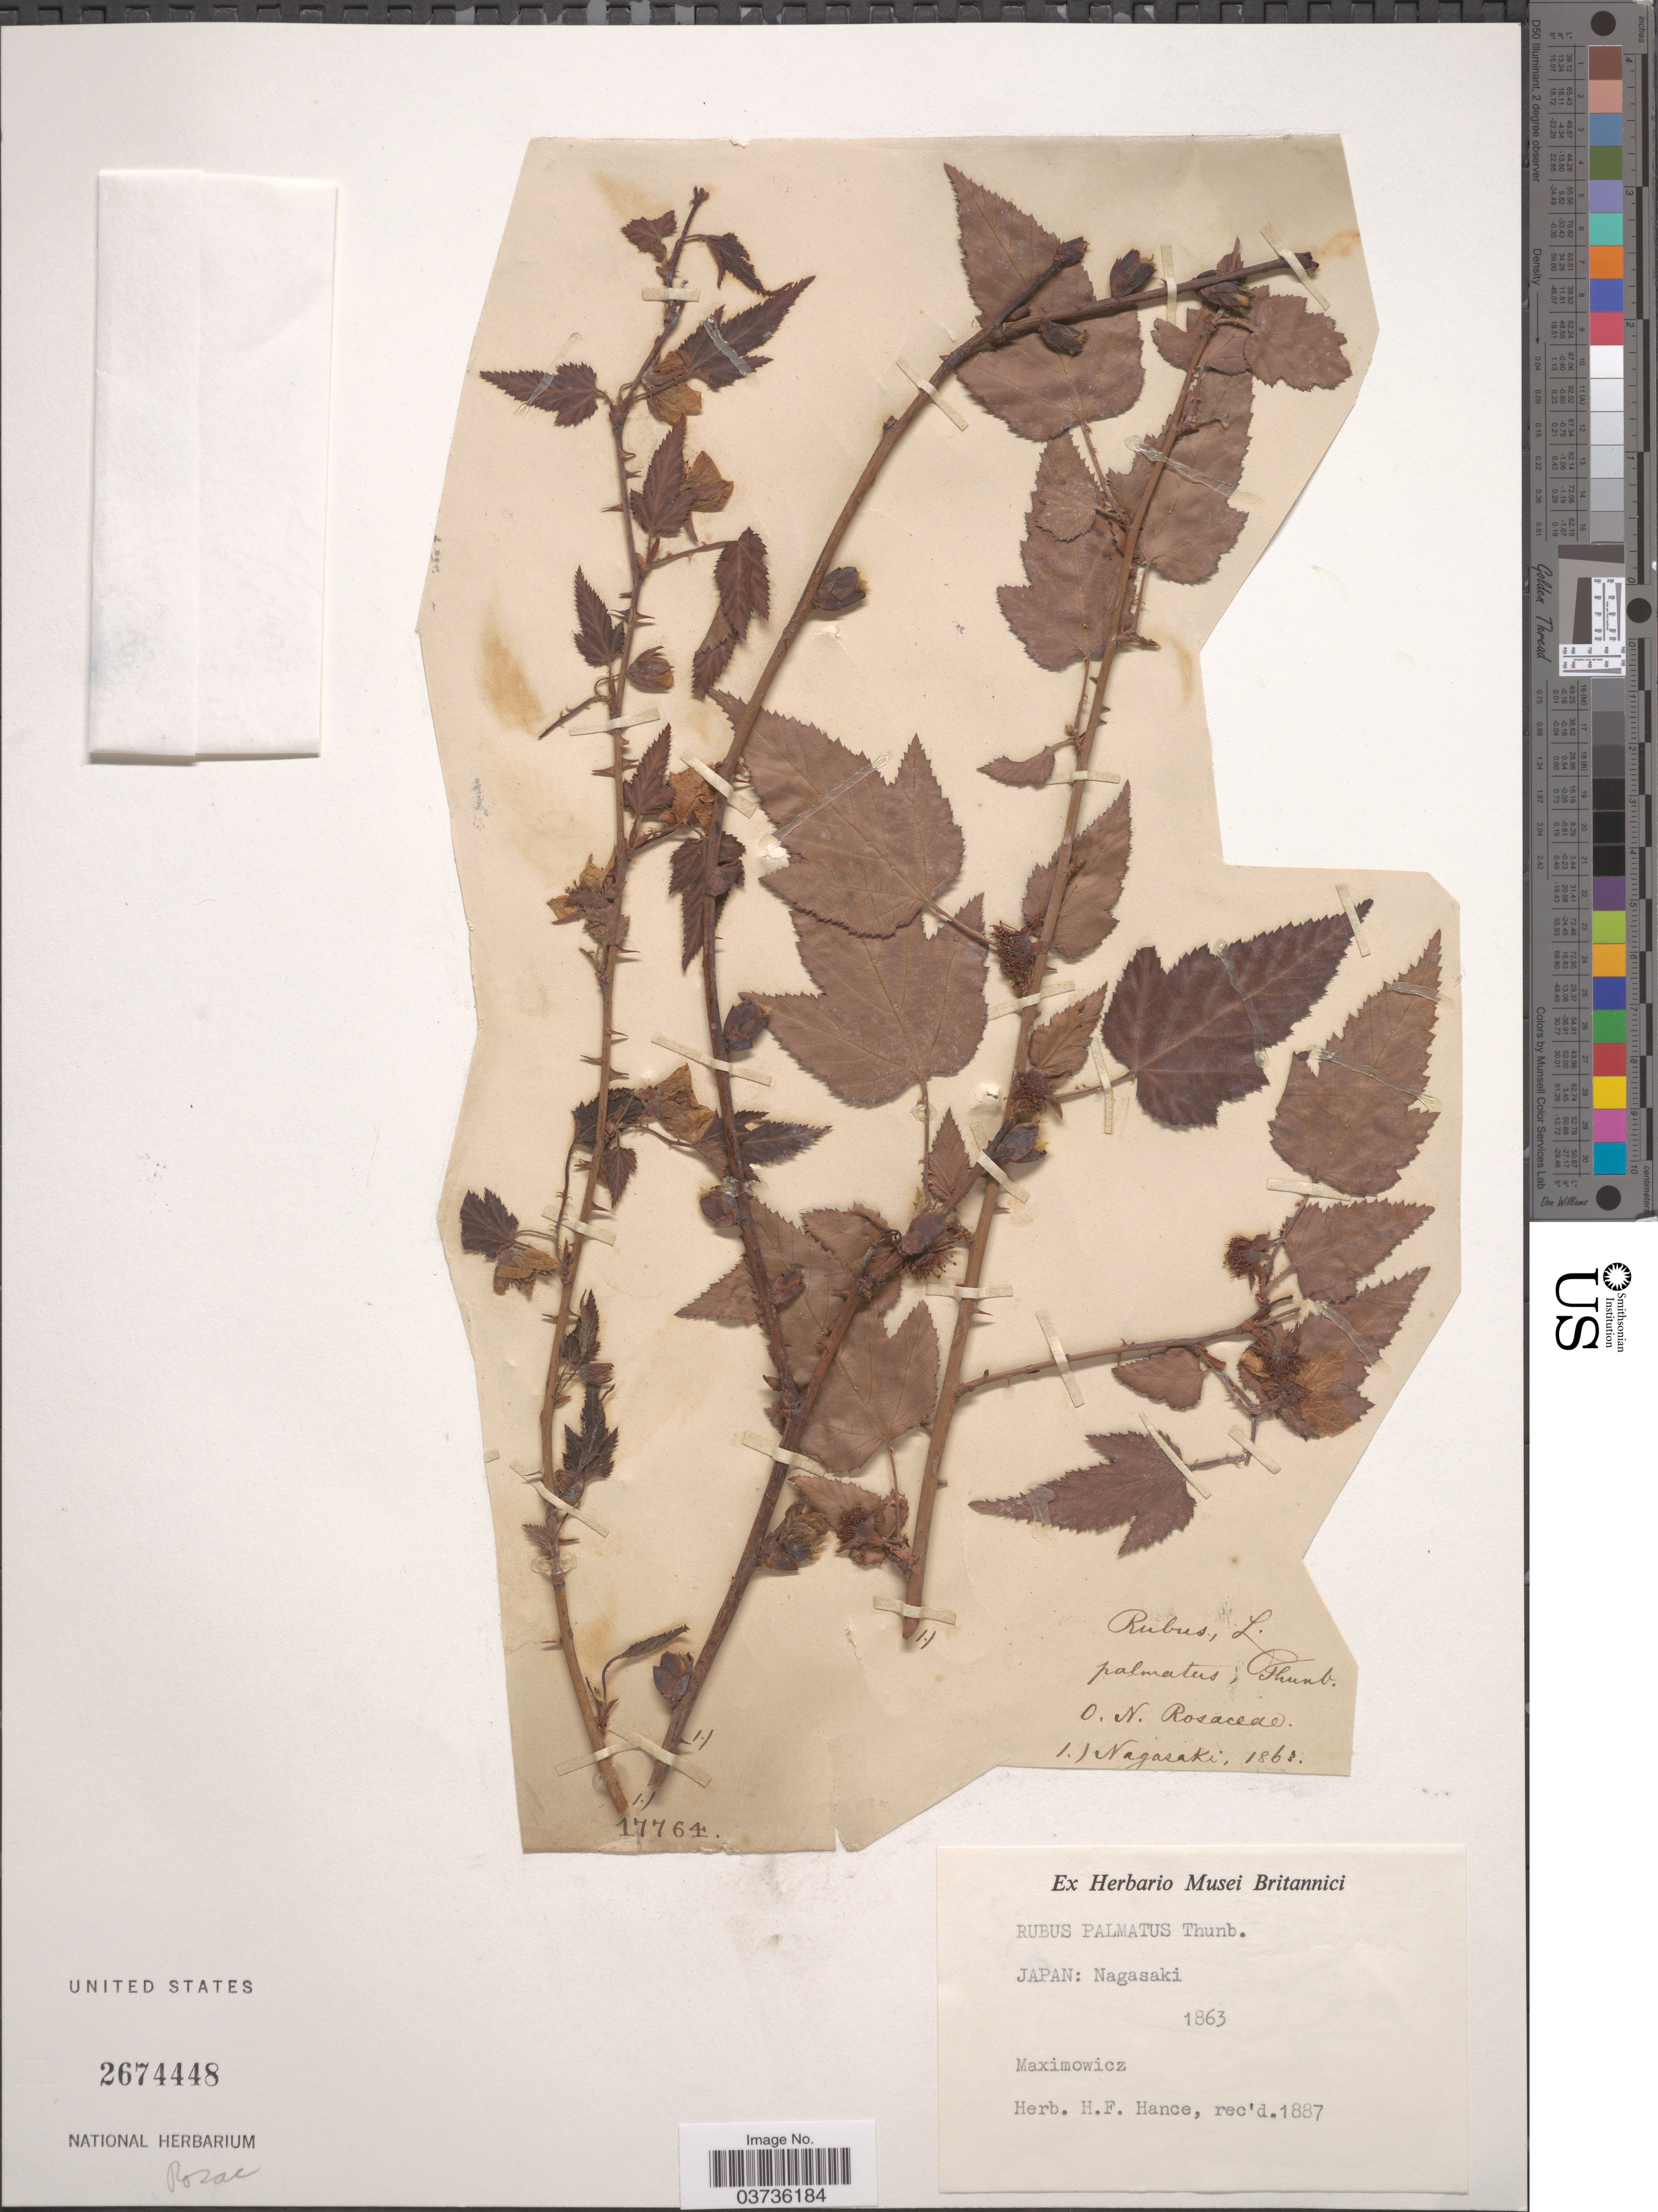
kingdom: Plantae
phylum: Tracheophyta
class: Magnoliopsida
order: Rosales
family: Rosaceae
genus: Rubus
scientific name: Rubus palmatus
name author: Thunb.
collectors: Maximowicz, --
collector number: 17764?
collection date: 1863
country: Japan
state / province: Nagasaki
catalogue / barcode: US 2674448